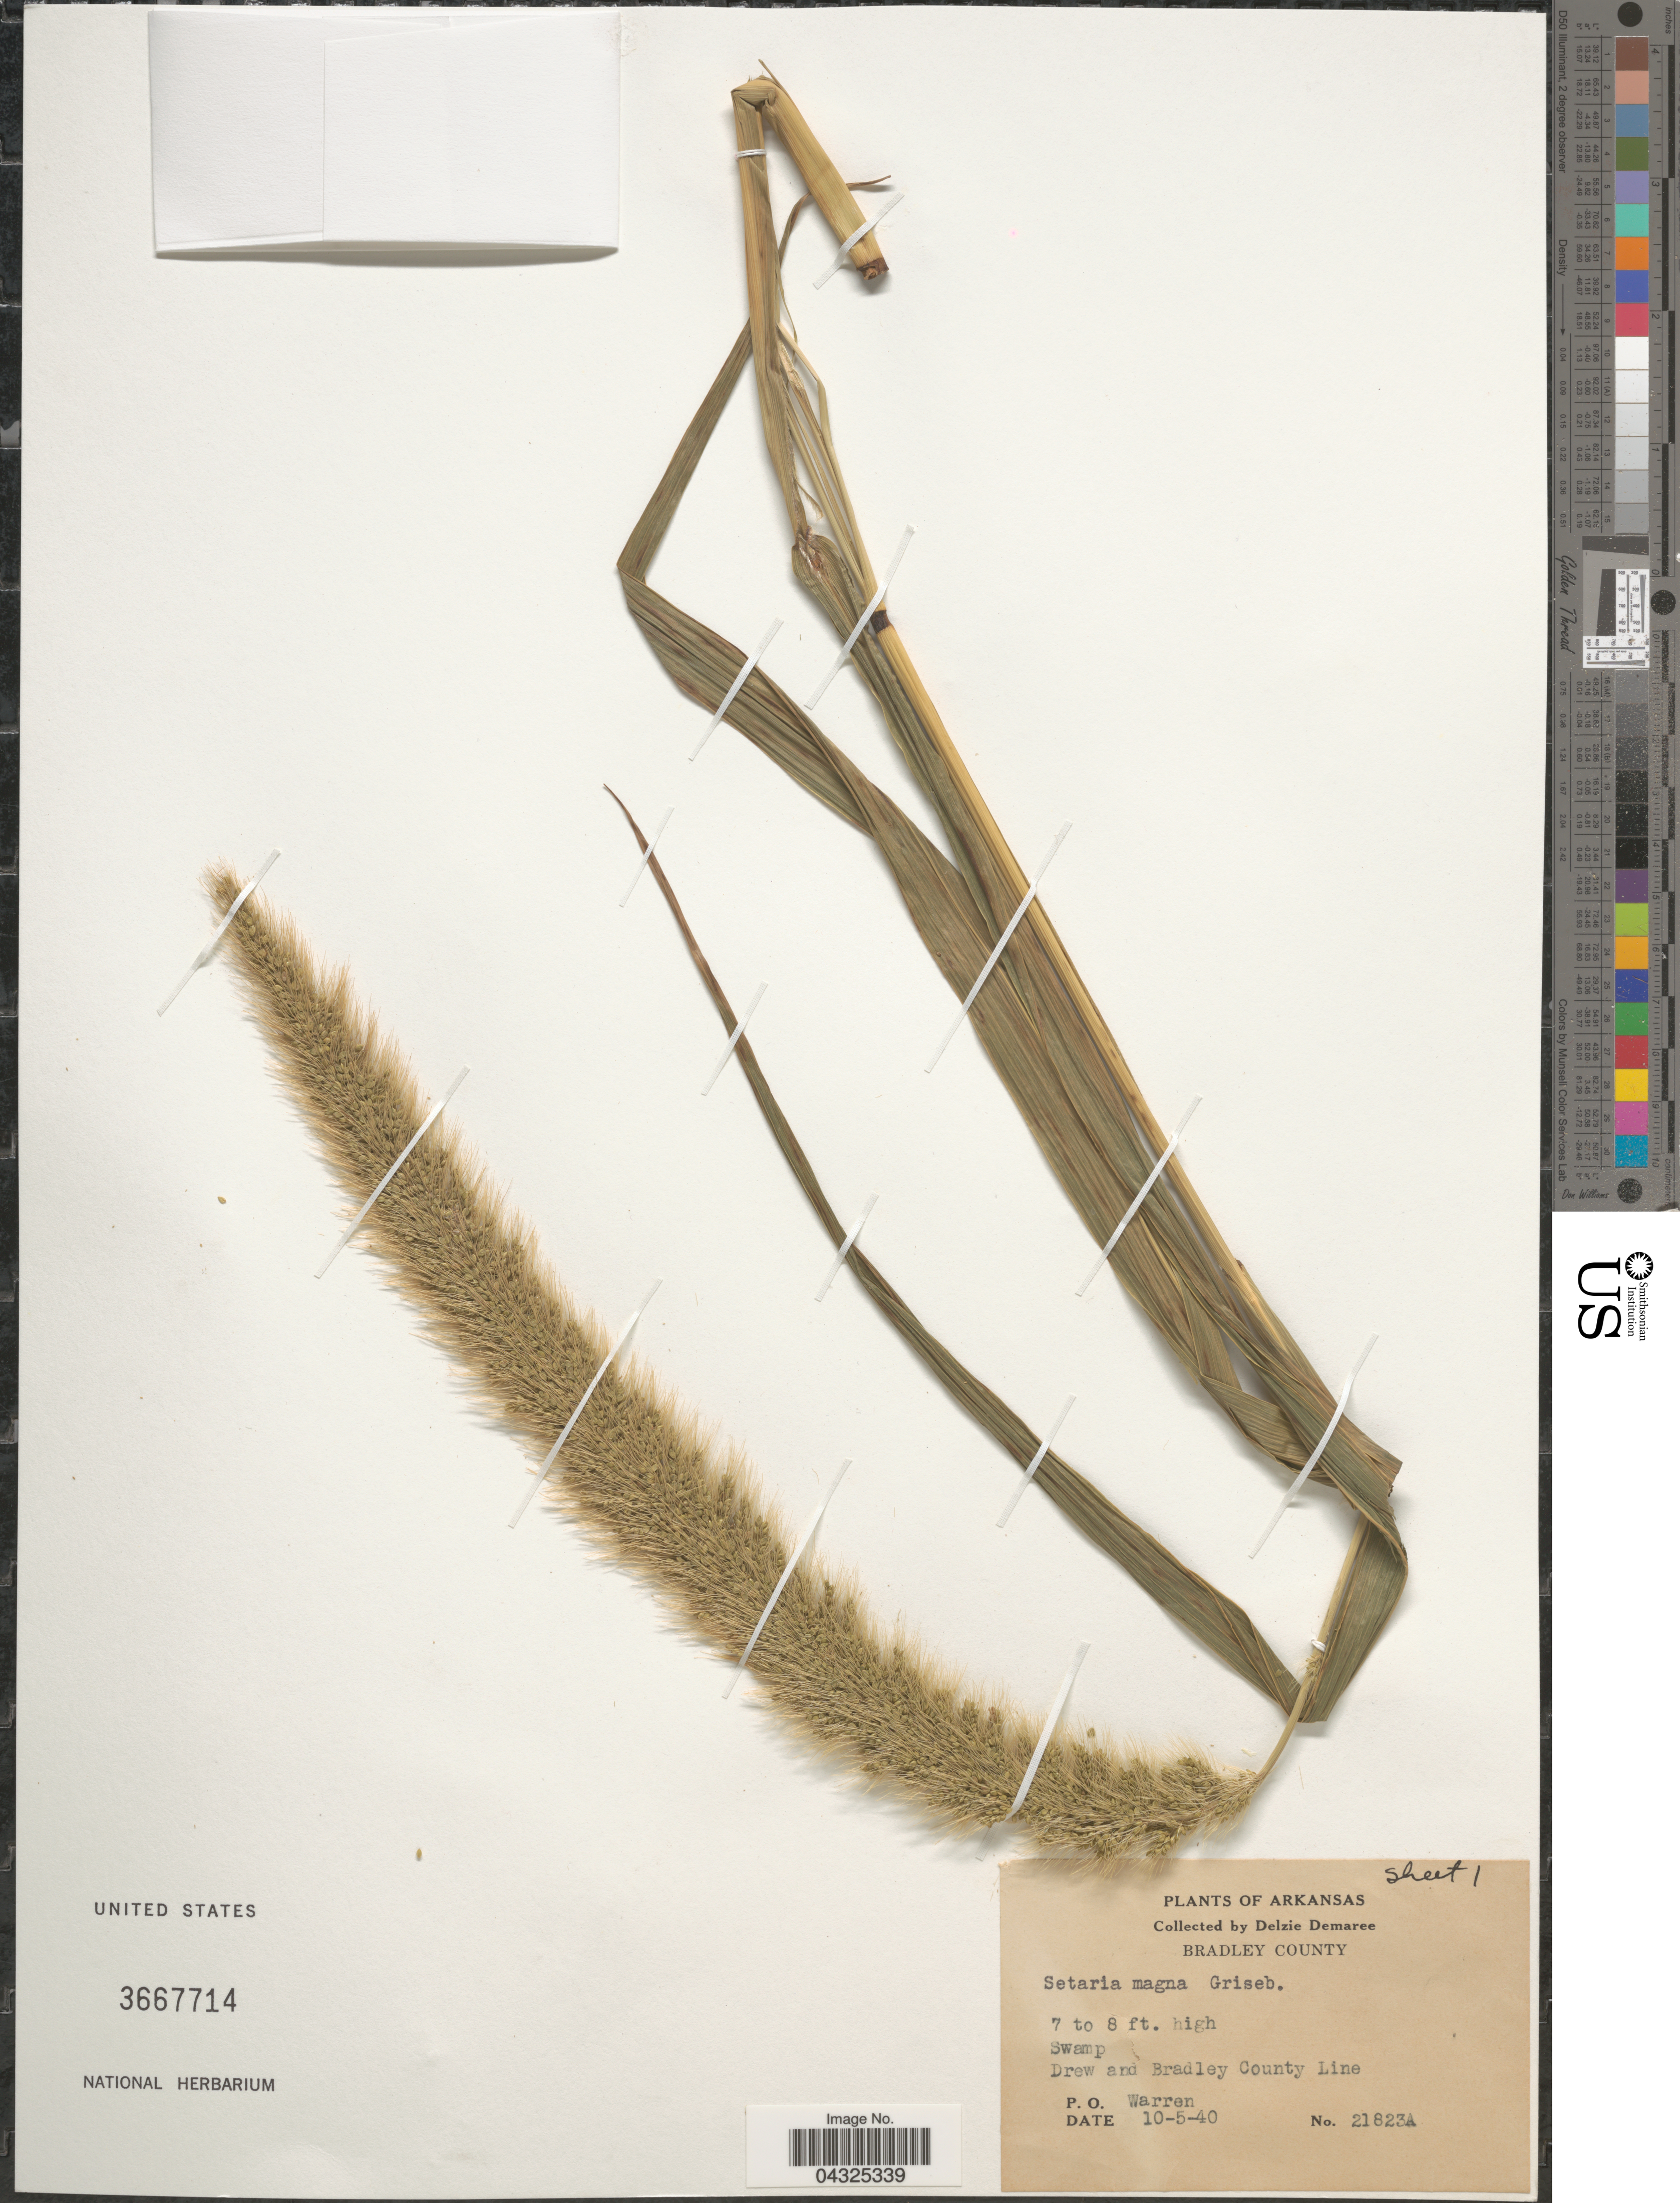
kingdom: Plantae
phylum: Tracheophyta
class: Liliopsida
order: Poales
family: Poaceae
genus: Setaria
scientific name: Setaria magna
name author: Griseb.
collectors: D. Demaree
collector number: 21823A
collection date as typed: Transcribed d/m/y: 5/10/40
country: United States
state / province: Arkansas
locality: Bradley County. Drew and Bradley County Line. P. O. Warren.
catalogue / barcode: US 3667714